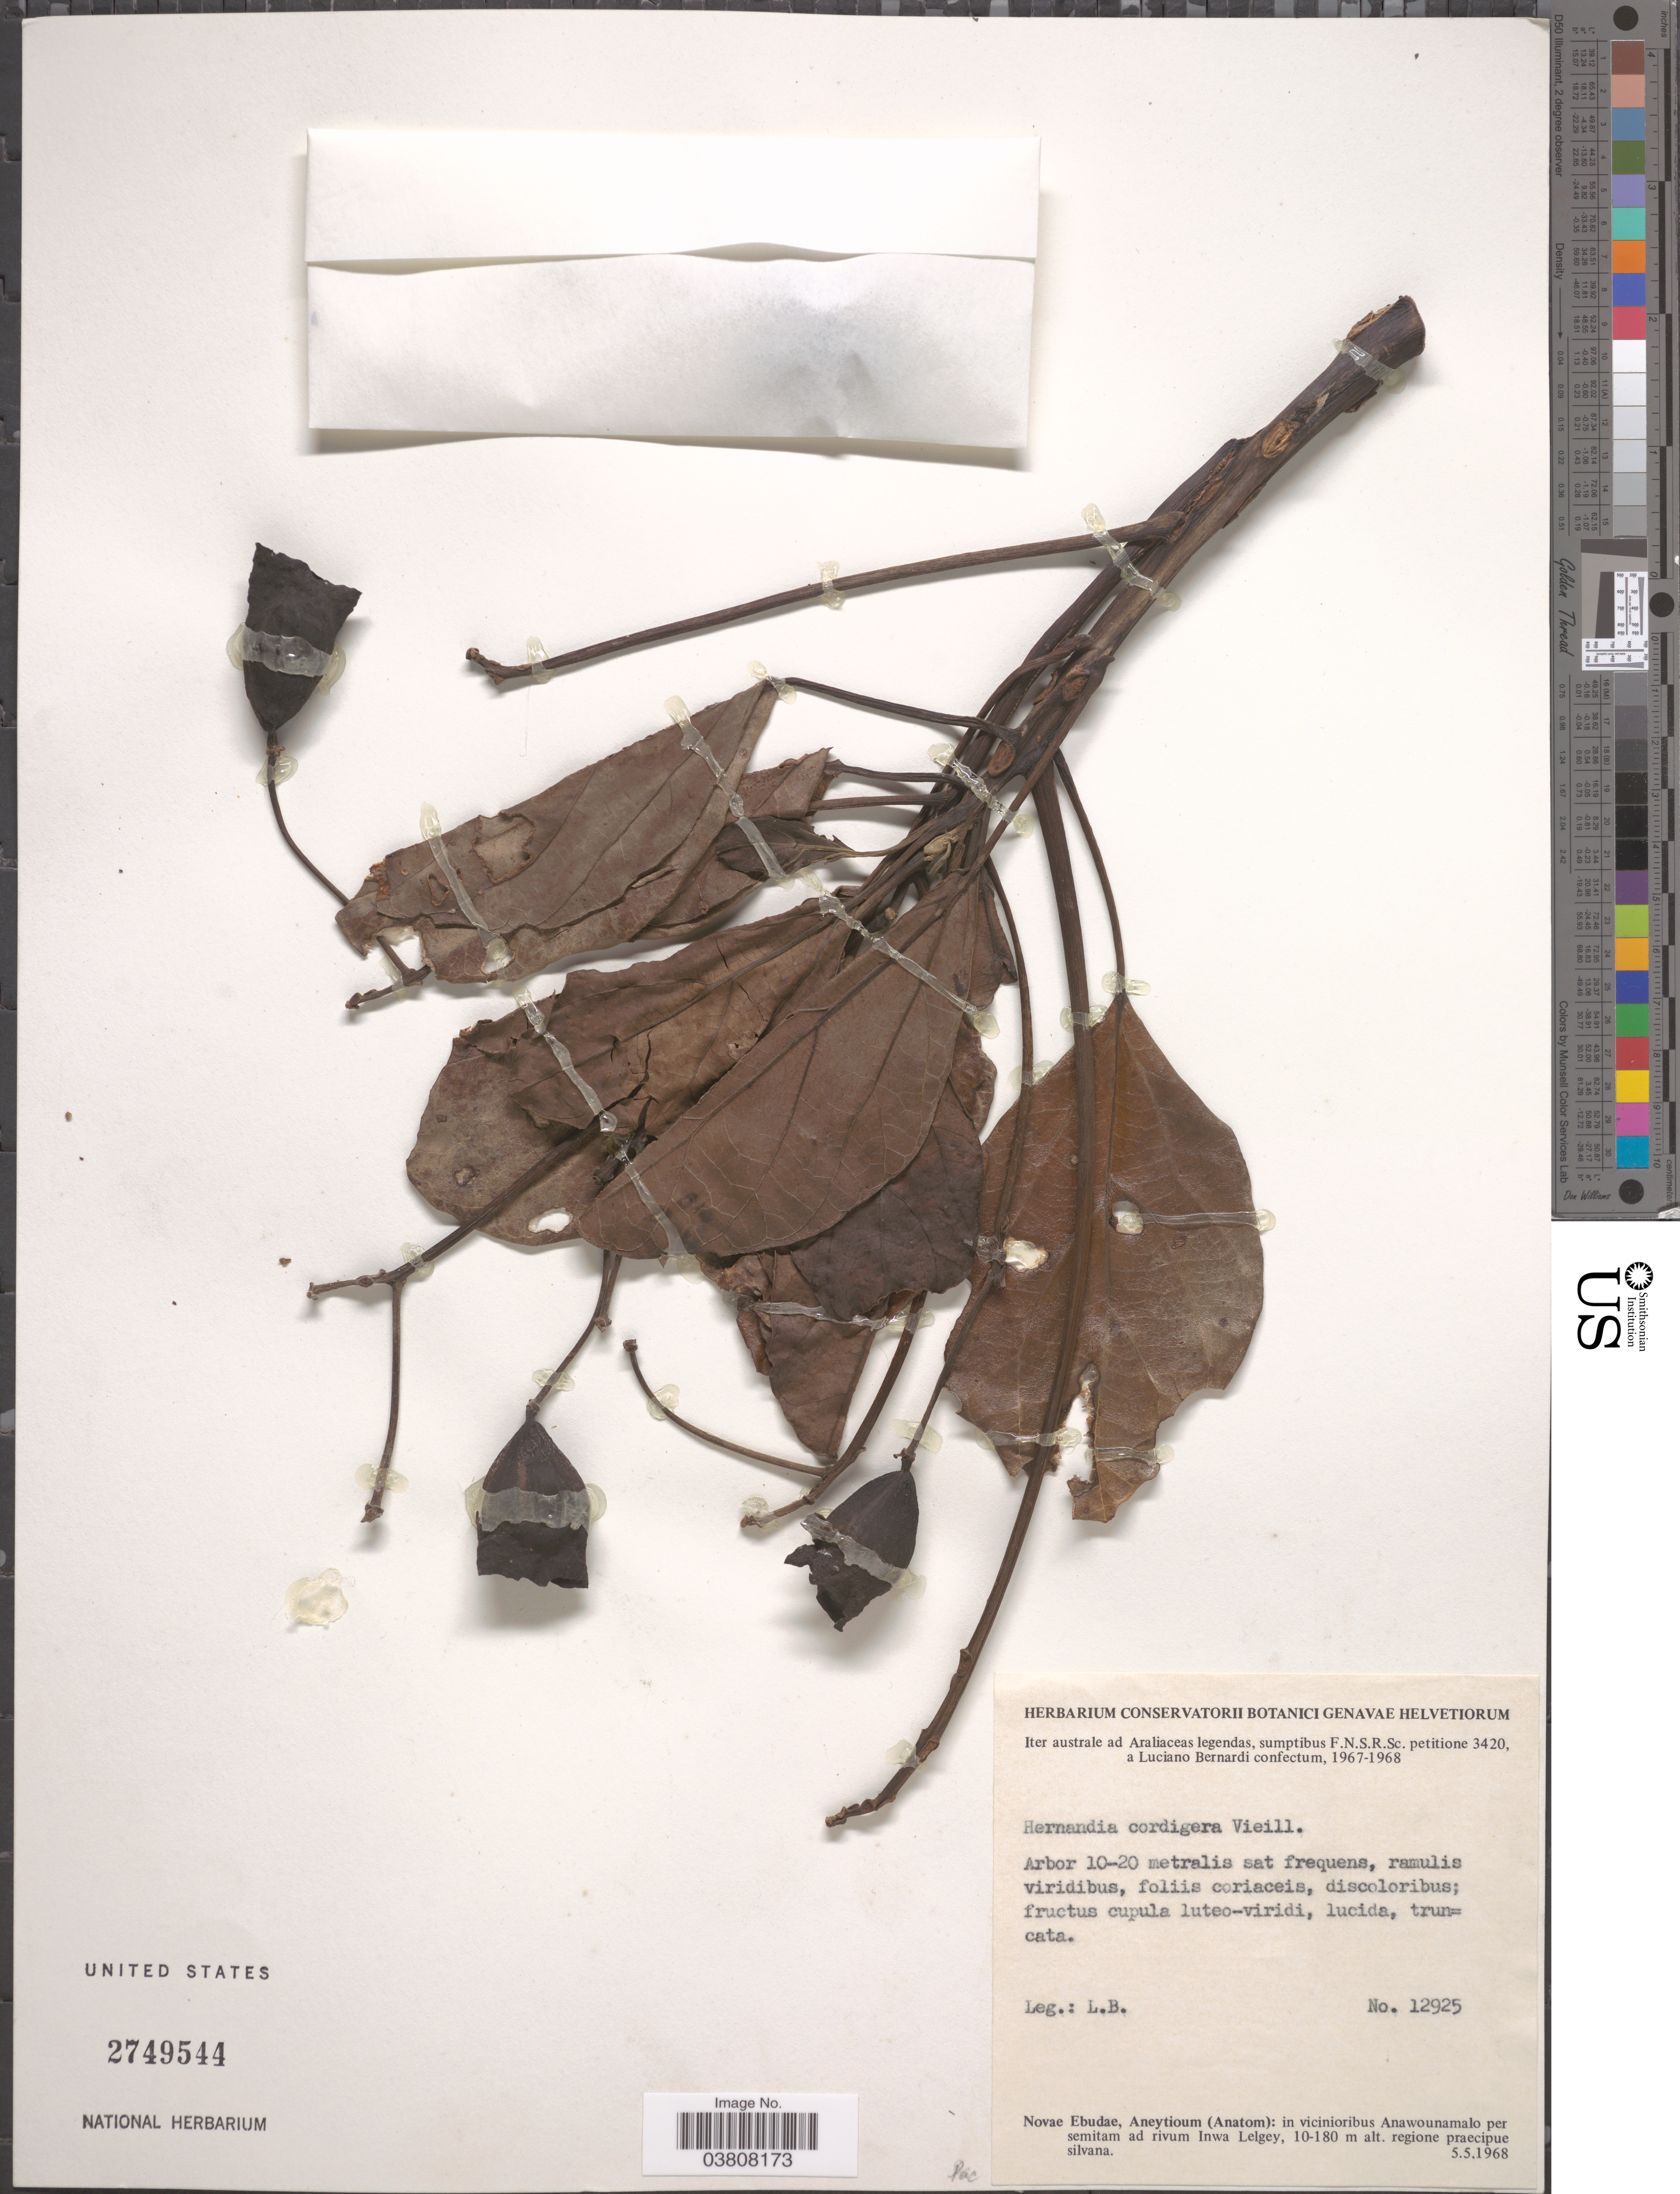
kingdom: Plantae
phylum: Tracheophyta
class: Magnoliopsida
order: Laurales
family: Hernandiaceae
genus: Hernandia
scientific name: Hernandia cordigera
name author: Vieill.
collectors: L. Bernardi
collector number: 12925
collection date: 1968-05-05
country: Vanuatu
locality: Novae Ebudae, Aneytioum (Anatom): in vicinioribus Anawounamalo per semitam ad rivum Inwa Lelgey.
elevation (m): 10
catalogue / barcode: US 2749544